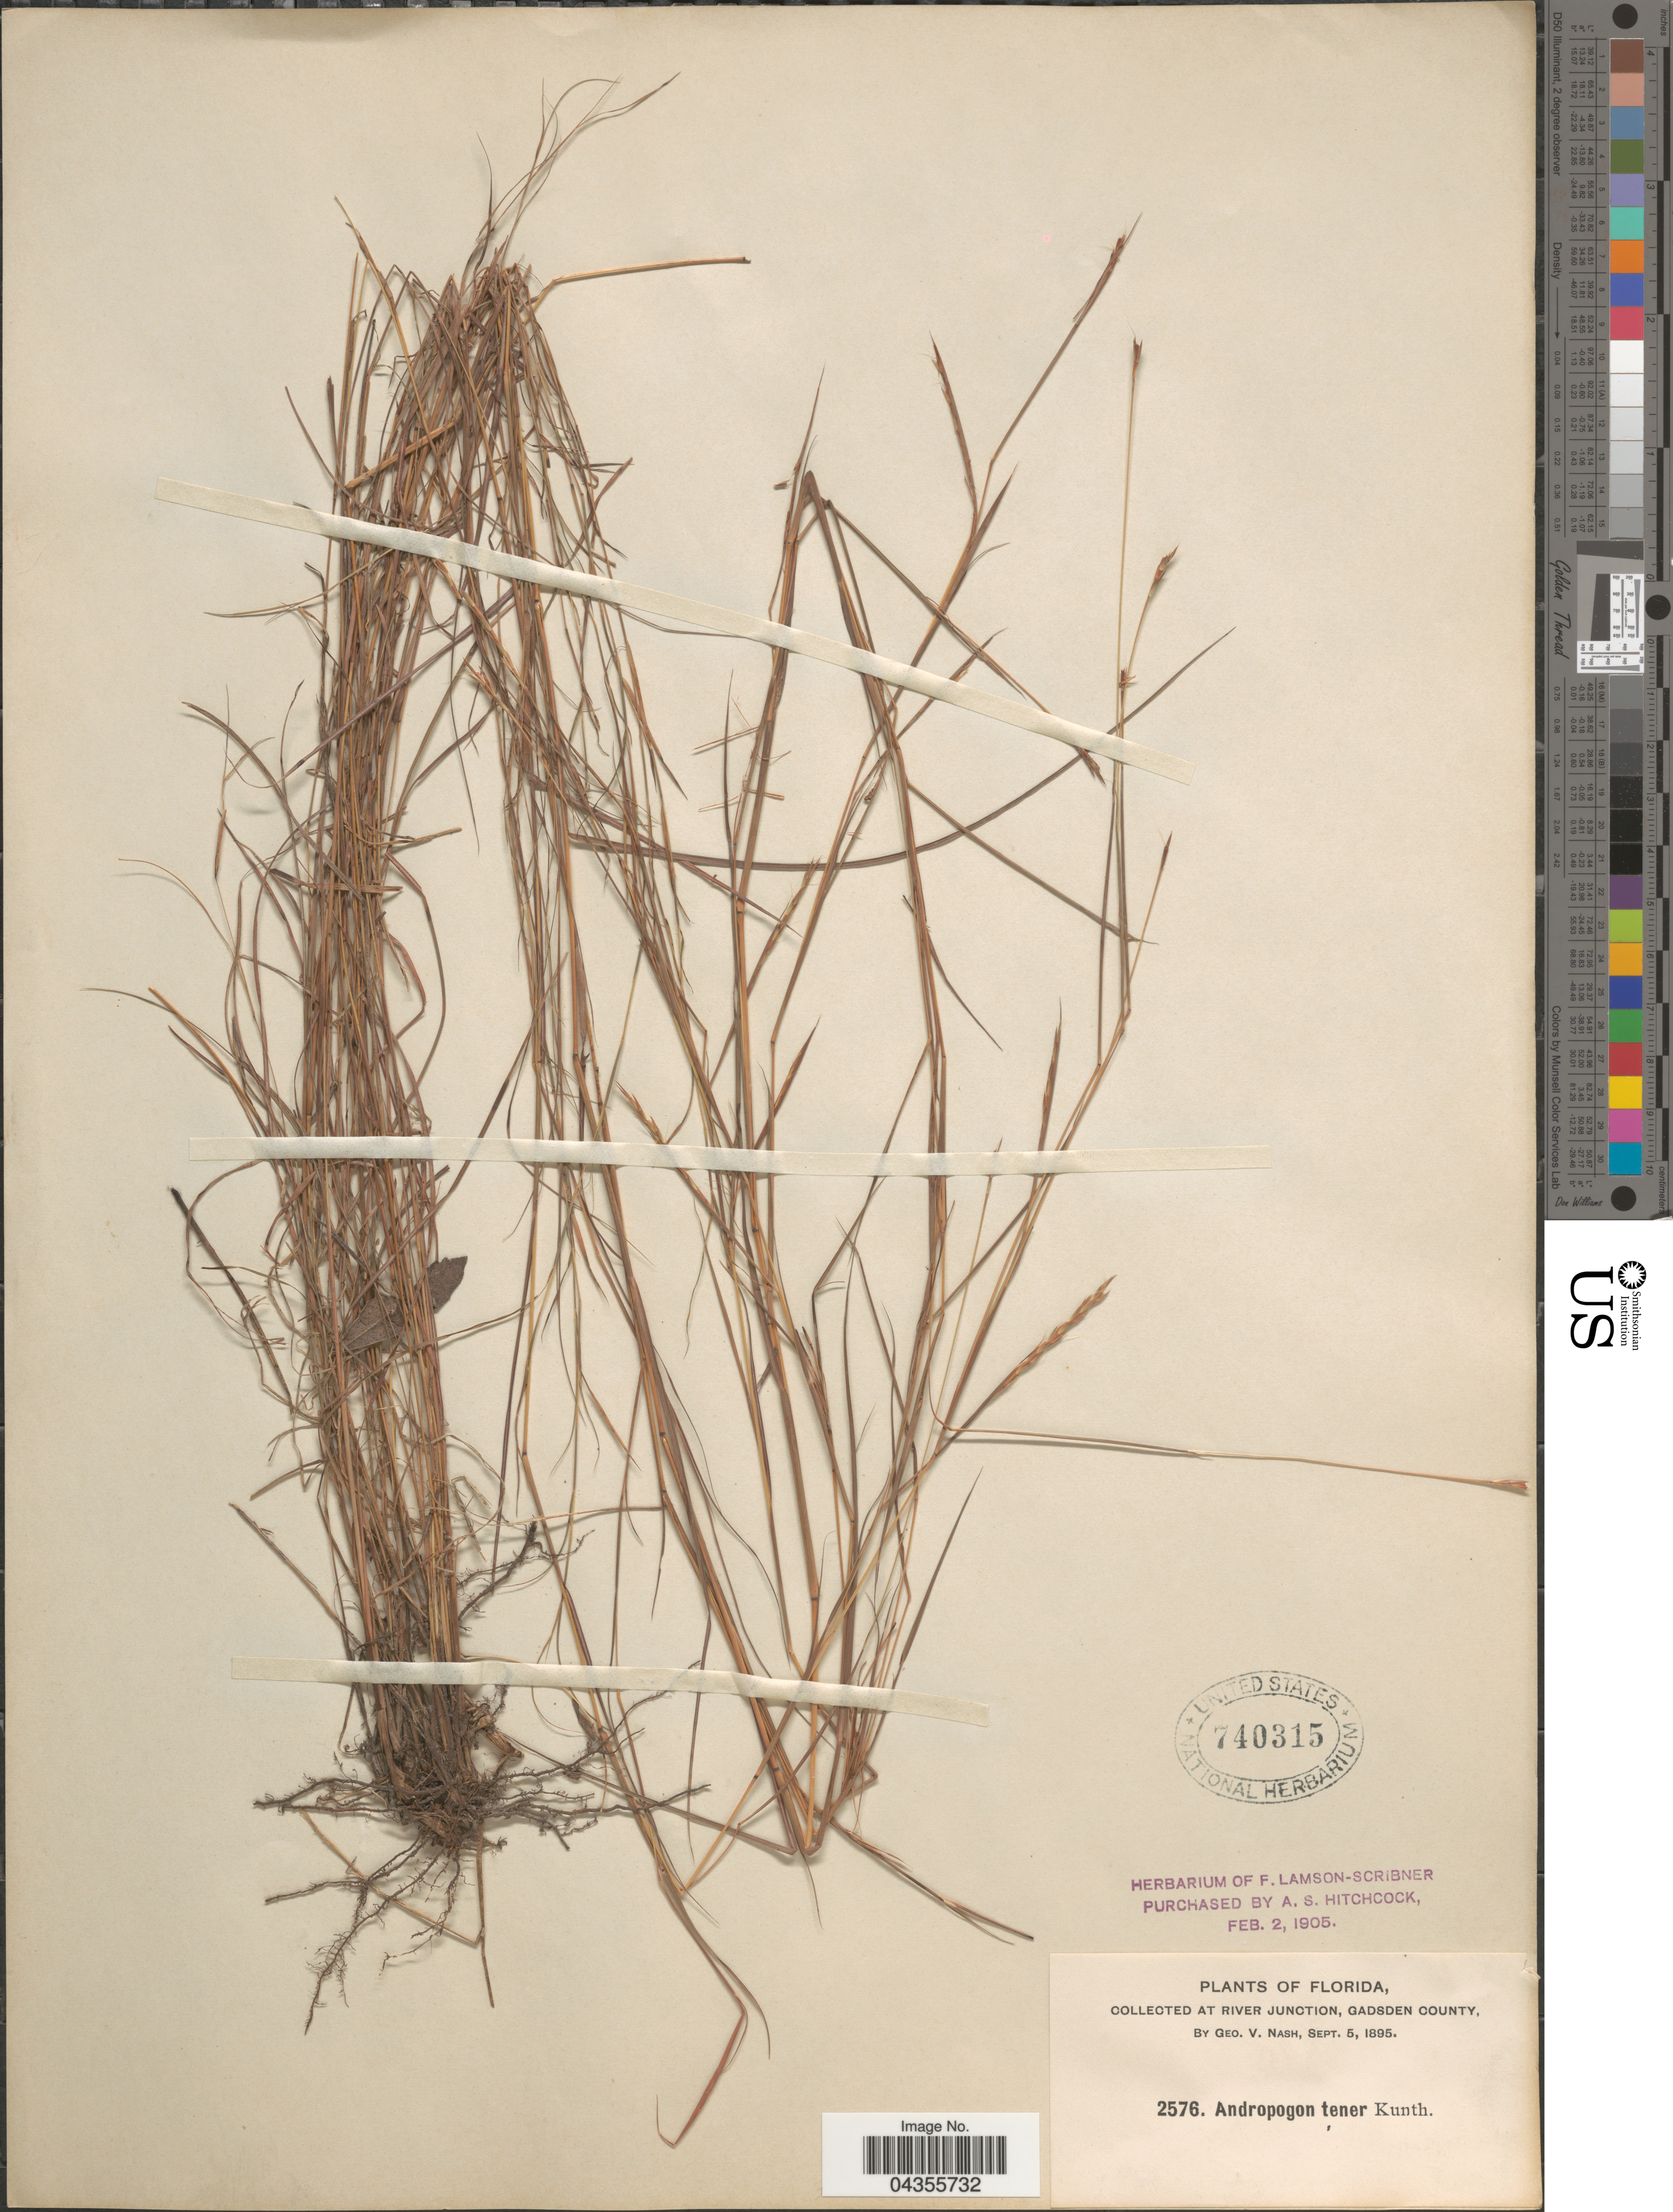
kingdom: Plantae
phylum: Tracheophyta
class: Liliopsida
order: Poales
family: Poaceae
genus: Schizachyrium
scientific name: Schizachyrium tenerum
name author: Nees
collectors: G. V. Nash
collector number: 2576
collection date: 1895-09-05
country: United States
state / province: Florida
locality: At river junction, Gadsden County.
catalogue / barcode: US 740315